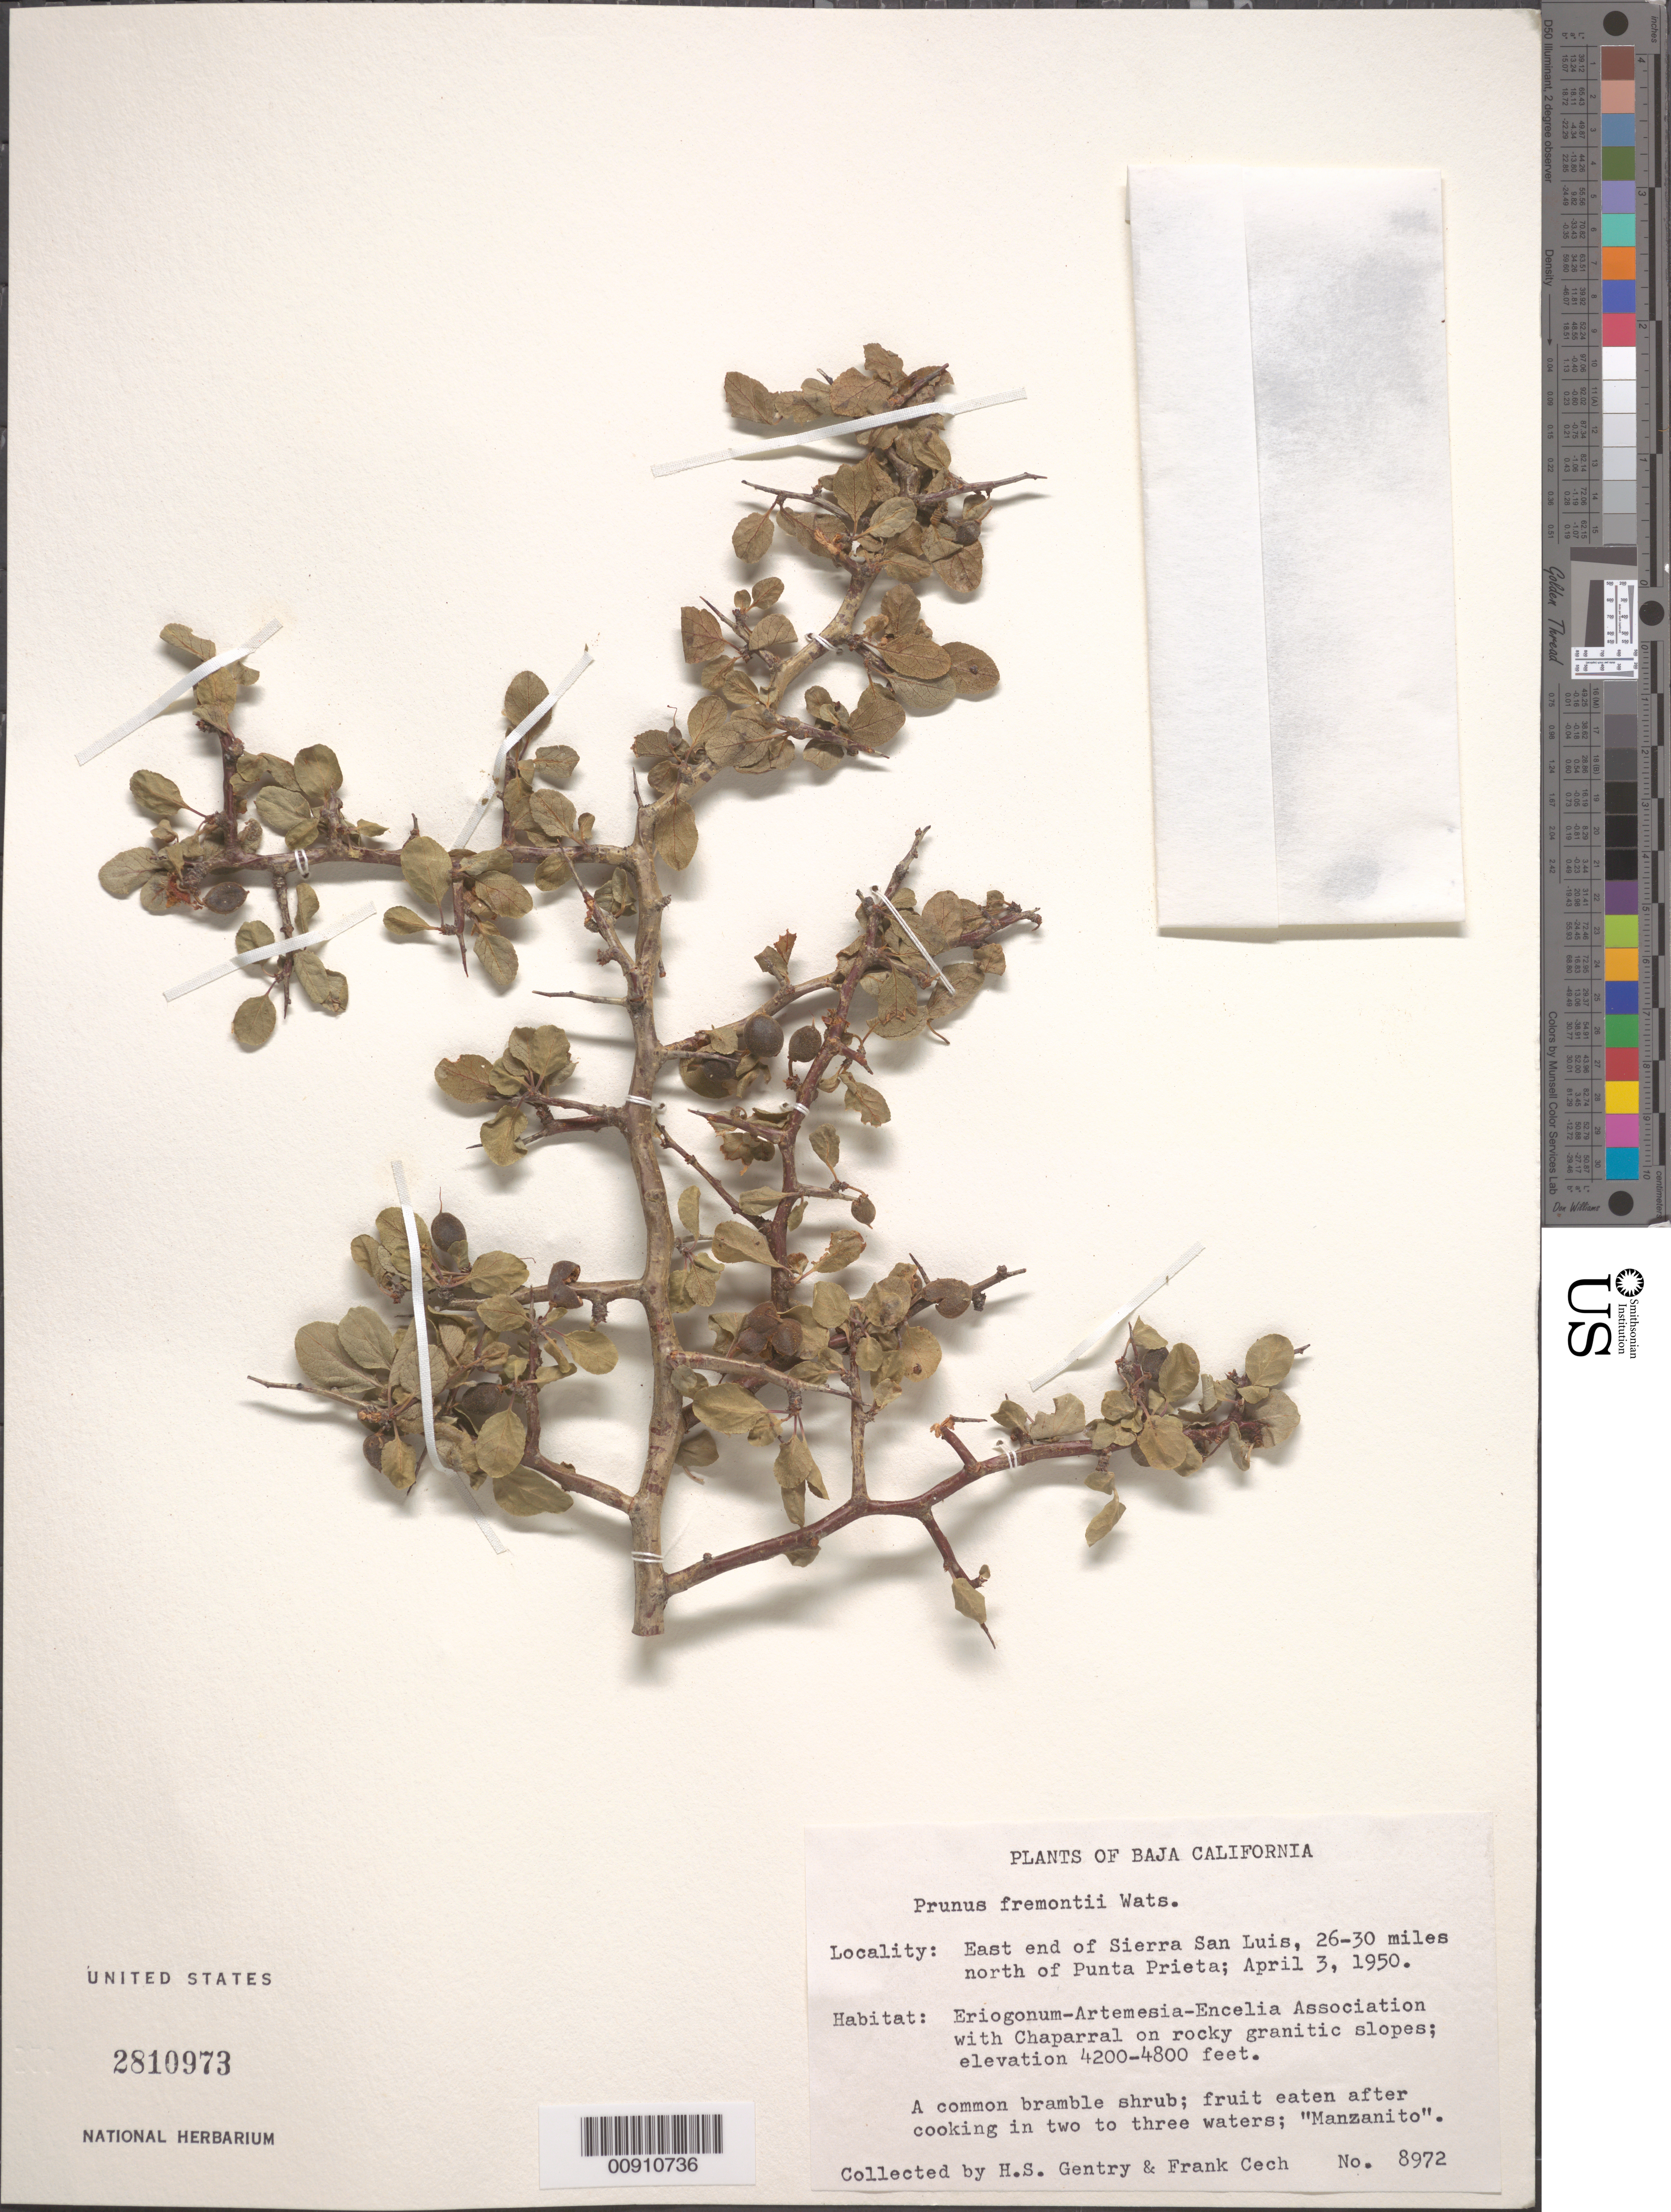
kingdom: Plantae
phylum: Tracheophyta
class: Magnoliopsida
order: Rosales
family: Rosaceae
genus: Prunus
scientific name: Prunus fremontii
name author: S. Watson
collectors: H. S. Gentry & F. Cech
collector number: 8972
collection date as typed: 03 Apr 1950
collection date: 1950-04-03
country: Mexico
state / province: Baja California Norte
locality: East end of Sierra San Luis, 26-30 miles north of Punta Prieta.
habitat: Eriogonum-Artemesia-Encelia Association with Chaparral on rocky granitic slopes.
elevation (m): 1280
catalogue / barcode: US 2810973